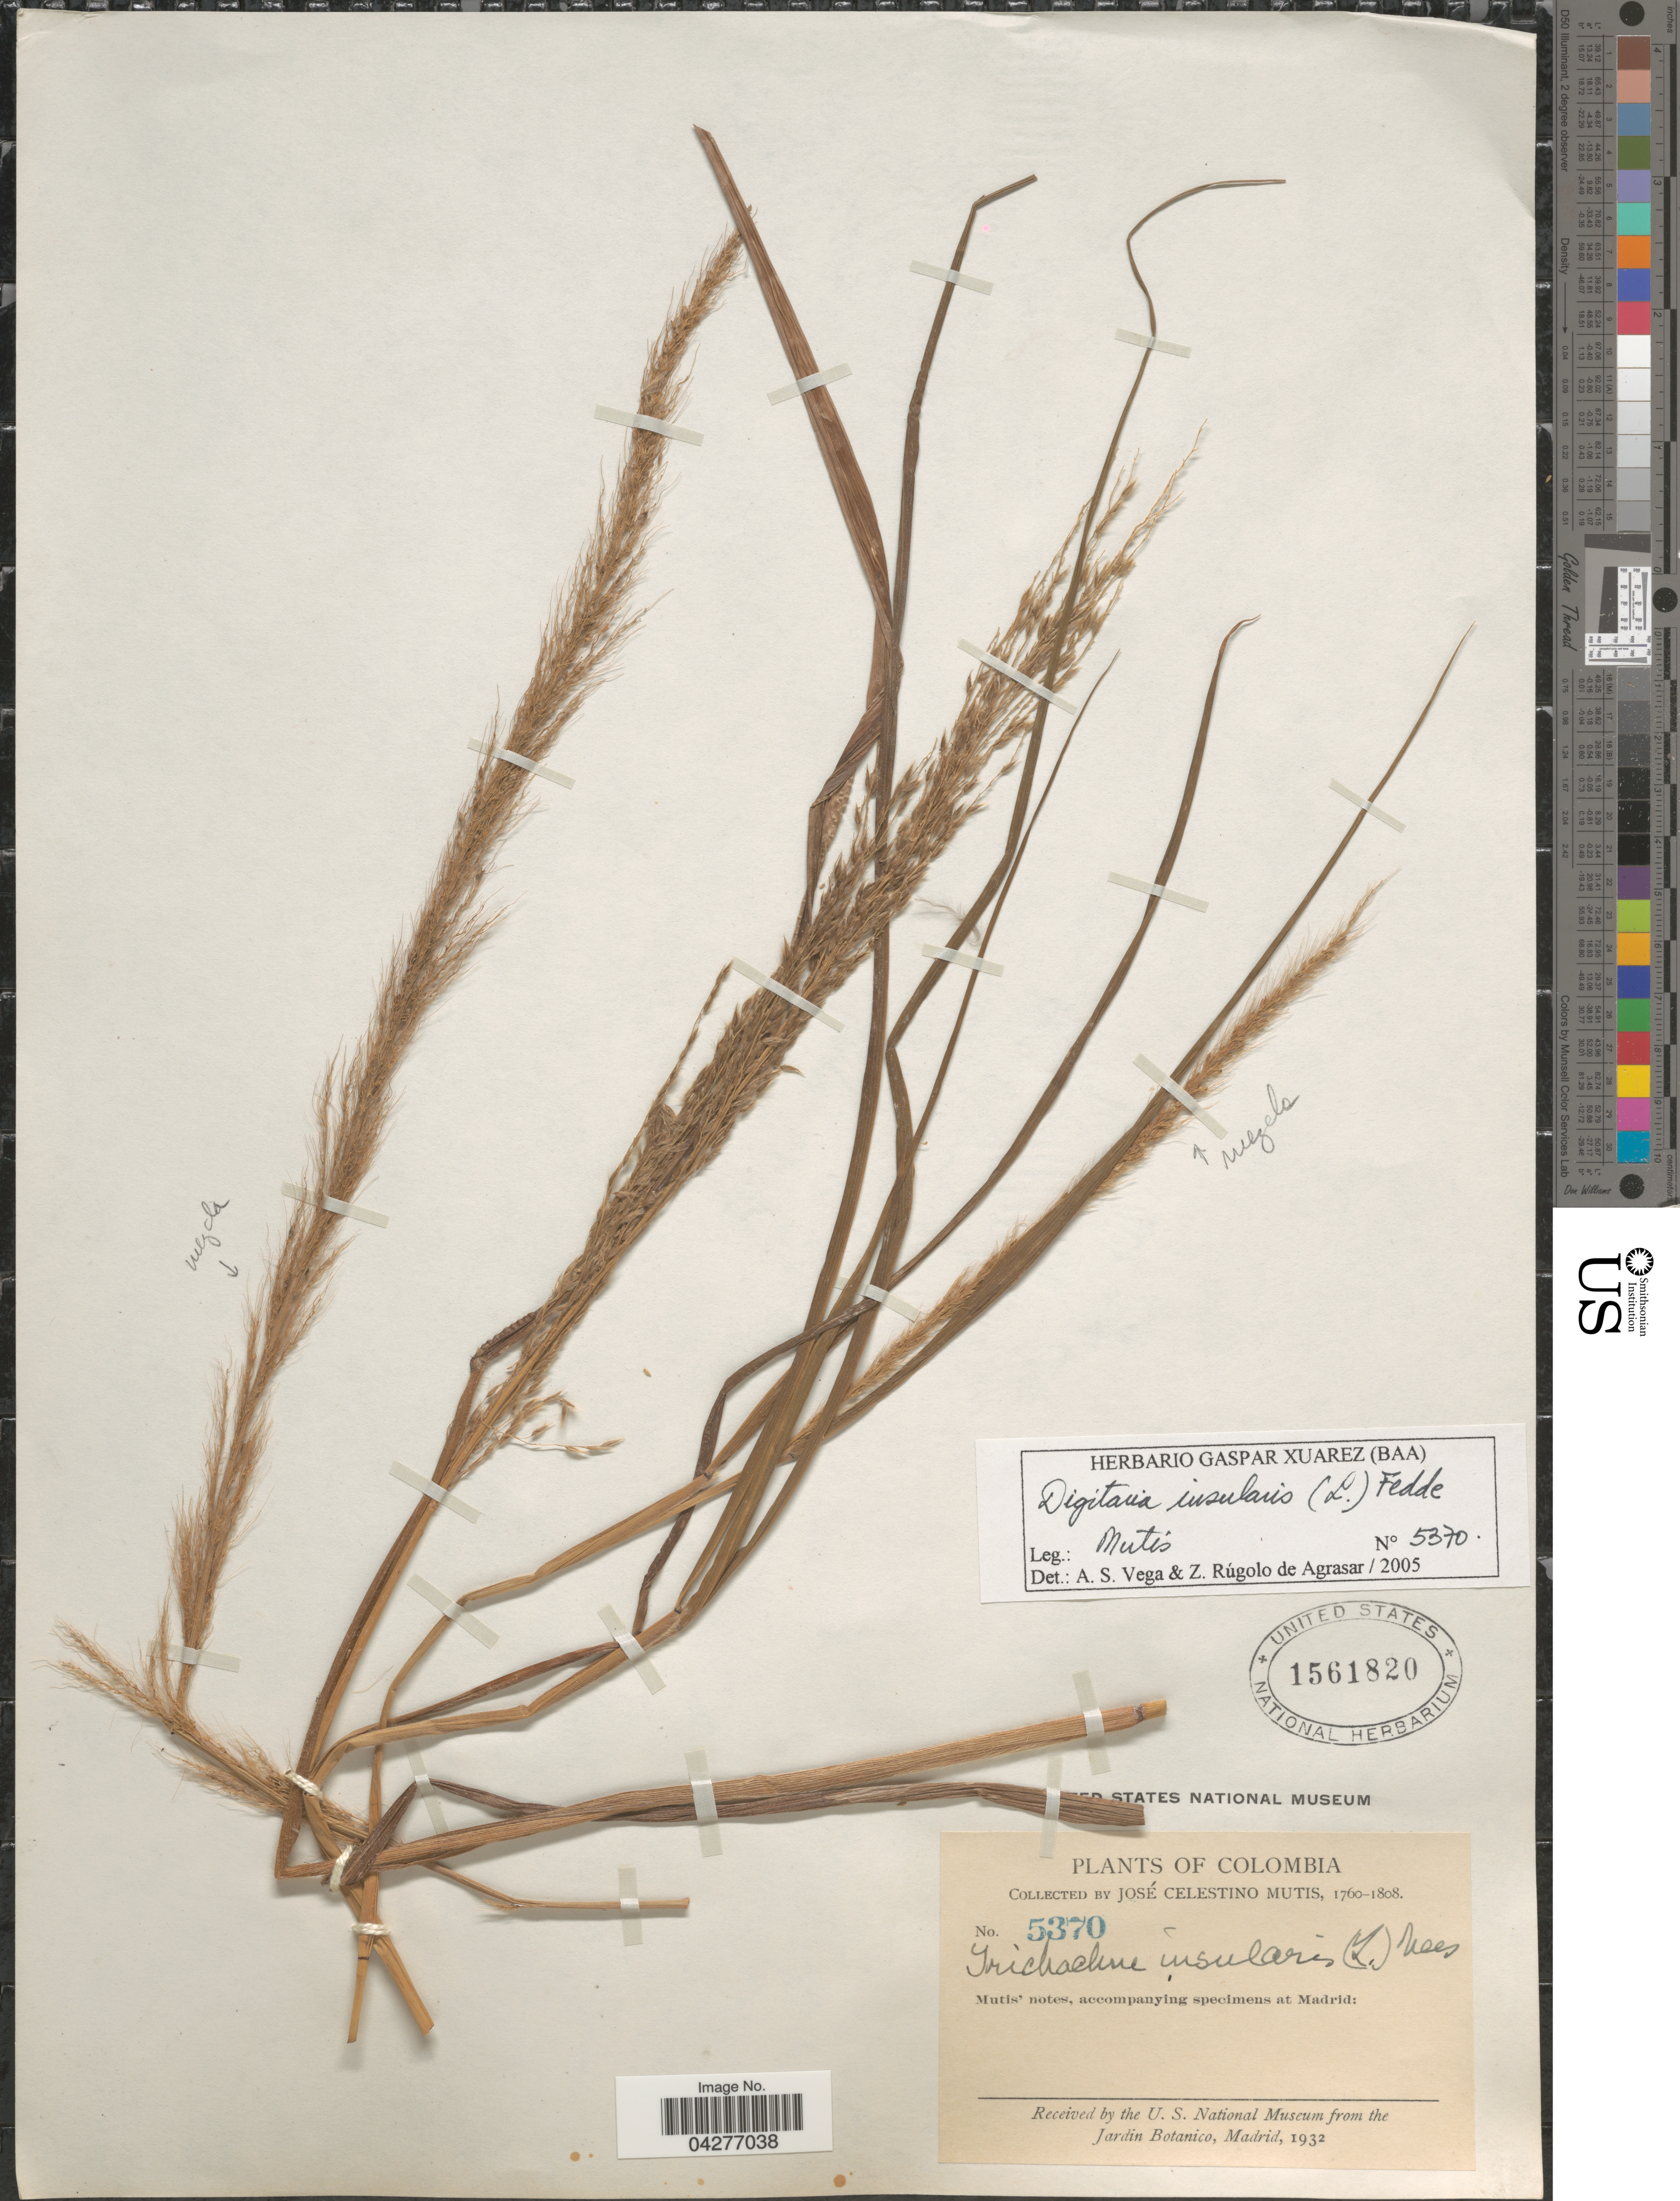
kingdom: Plantae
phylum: Tracheophyta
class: Liliopsida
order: Poales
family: Poaceae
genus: Digitaria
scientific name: Digitaria insularis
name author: (L.) Fedde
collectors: J. C. B. Mutis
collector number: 5370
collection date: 1760/1808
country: Colombia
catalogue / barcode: US 1561820